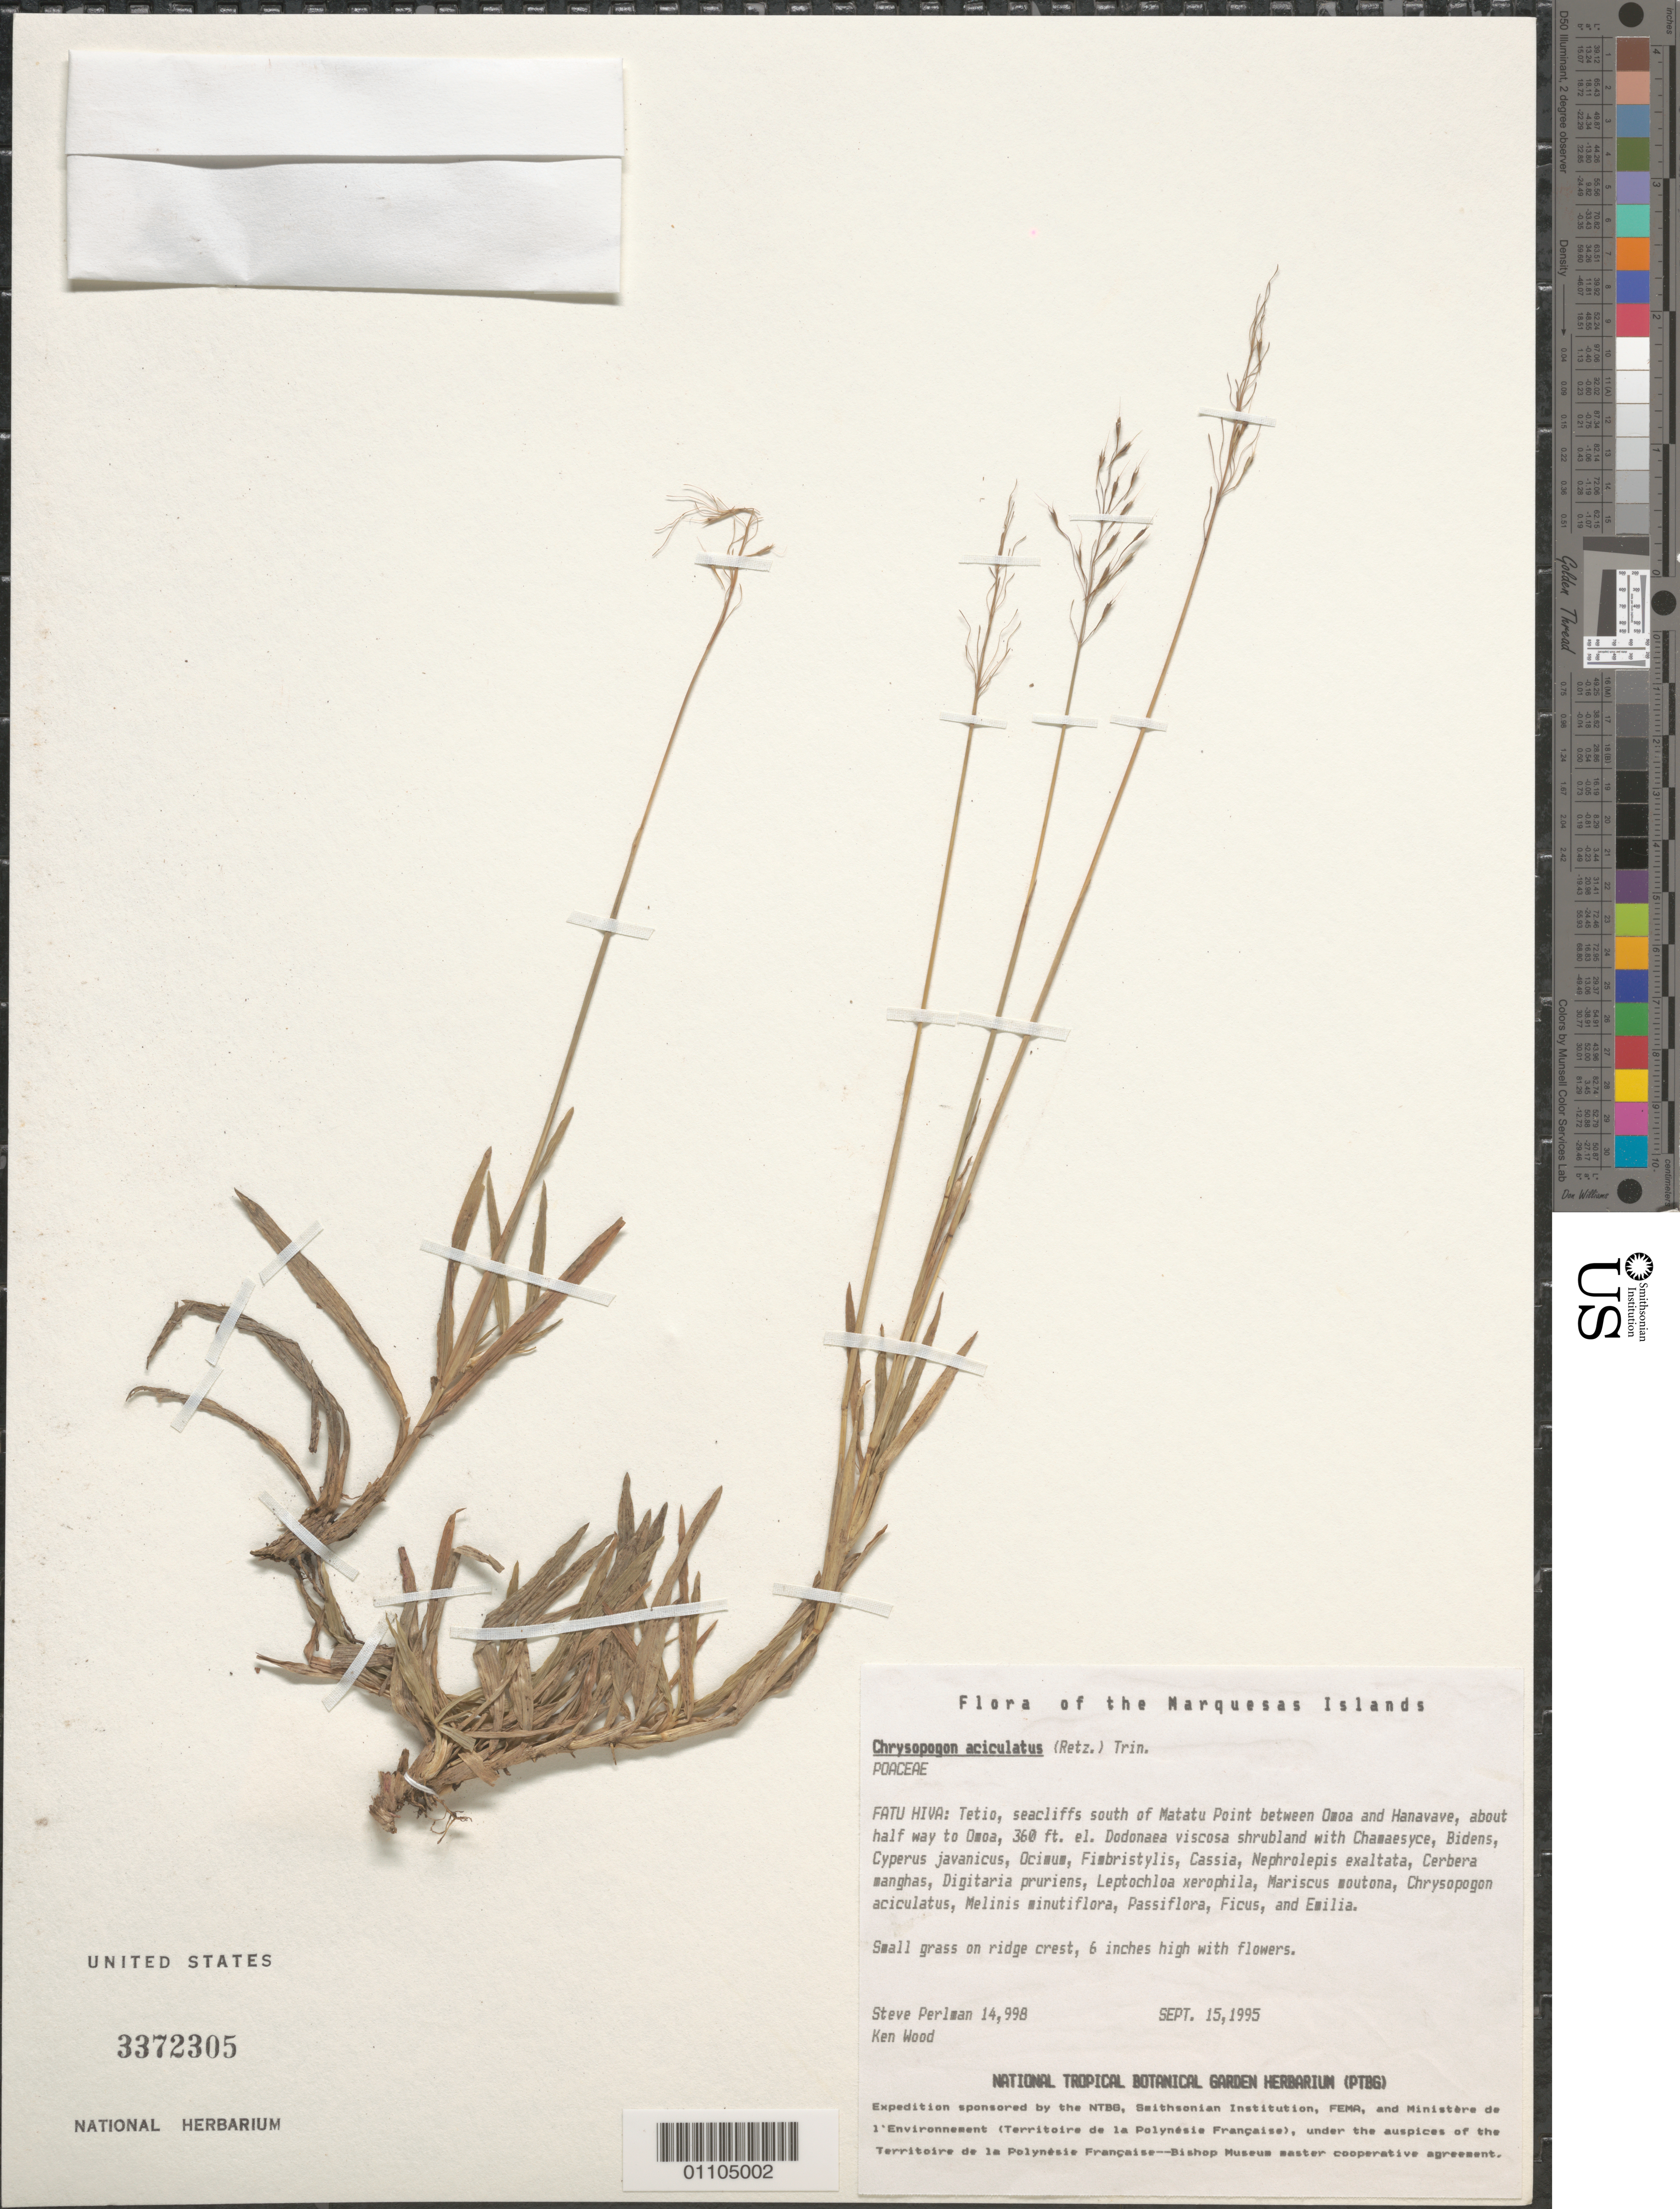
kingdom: Plantae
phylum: Tracheophyta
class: Liliopsida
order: Poales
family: Poaceae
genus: Chrysopogon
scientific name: Chrysopogon aciculatus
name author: (Retz.) Trin.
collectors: S. P. Perlman & K. R. Wood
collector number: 14998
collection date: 1995-09-15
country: French Polynesia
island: Fatu Hiva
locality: Tetio, seacliffs between 'Omo'a and Hanavave, Tetio lies S of Matatu Point, about half way to 'Omo'a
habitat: Dodonaea viscosa shrubland, ridge crest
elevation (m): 110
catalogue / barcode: US 3372305